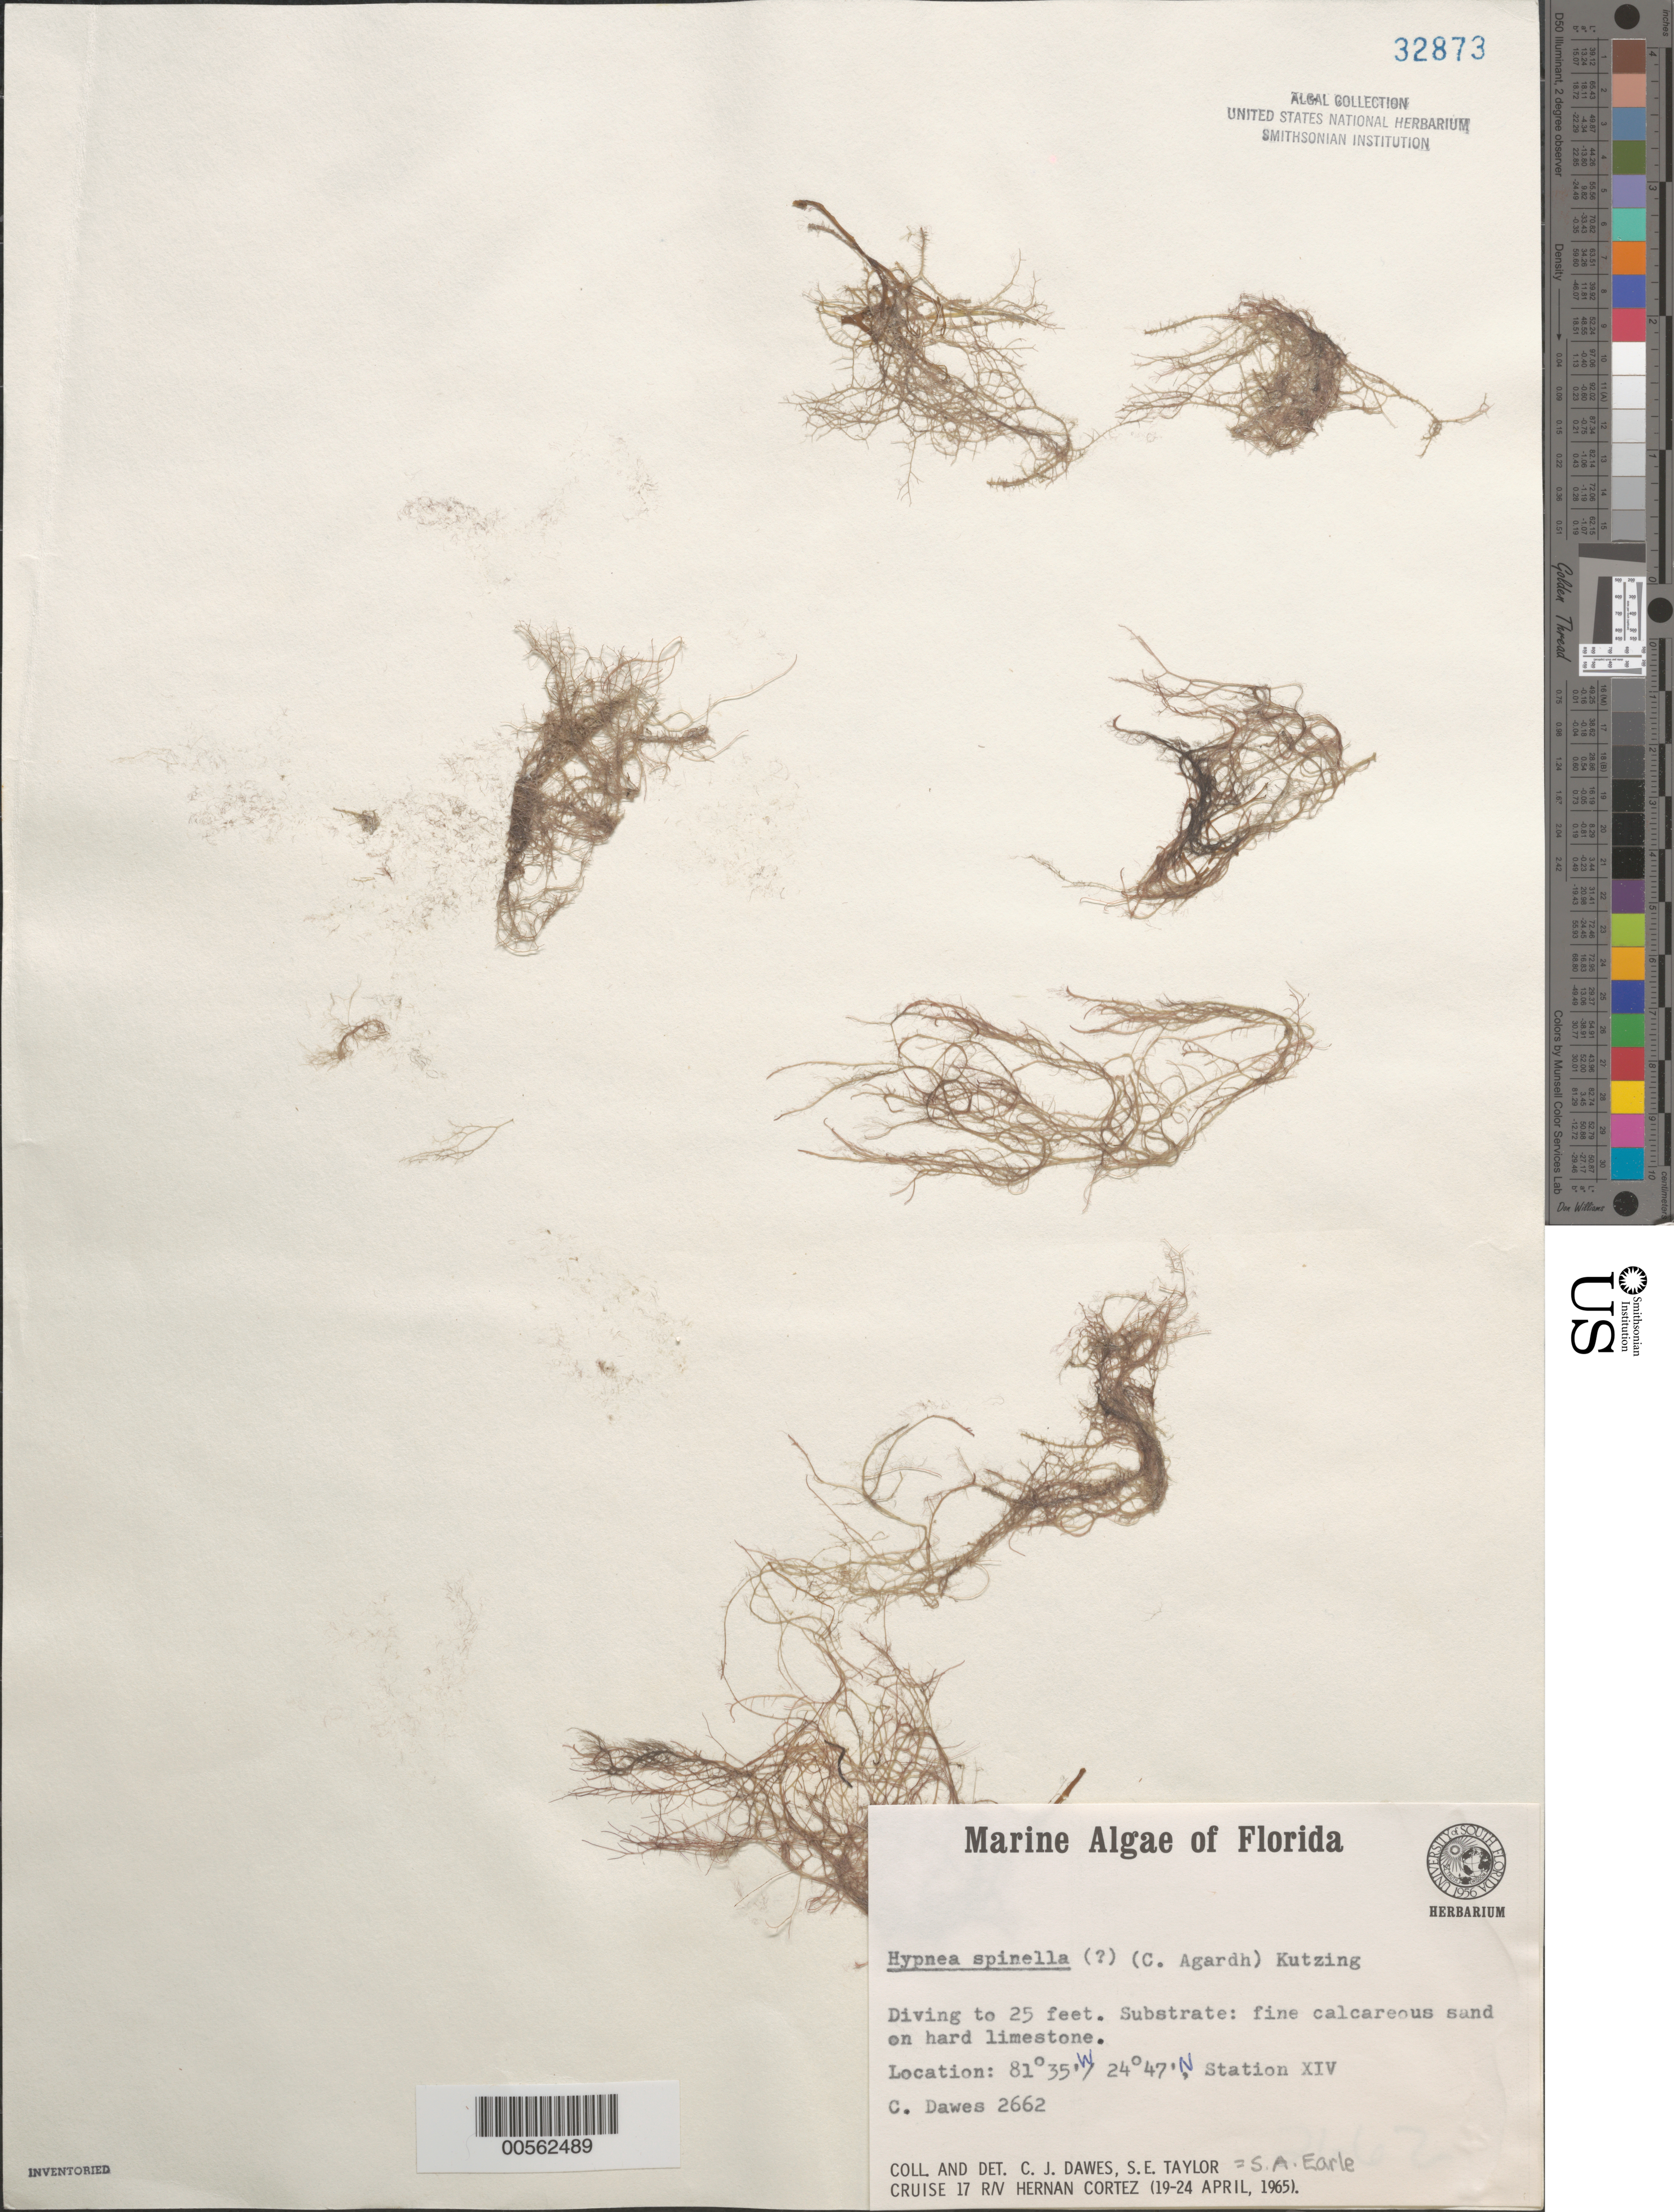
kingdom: Plantae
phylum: Rhodophyta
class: Florideophyceae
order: Gigartinales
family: Cystocloniaceae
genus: Hypnea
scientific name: Hypnea spinella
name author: (C. Agardh) Kütz.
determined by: Dawes, C. J.; Earle, S. A.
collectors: C. Dawes & S. A. Earle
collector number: CJD 2662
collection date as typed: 19 Apr 1965 to 24 Apr 1965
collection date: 1965-04-19/1965-04-24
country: United States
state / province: Florida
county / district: Monroe County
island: Florida Keys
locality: Near Big Pine Key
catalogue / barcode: US 32873